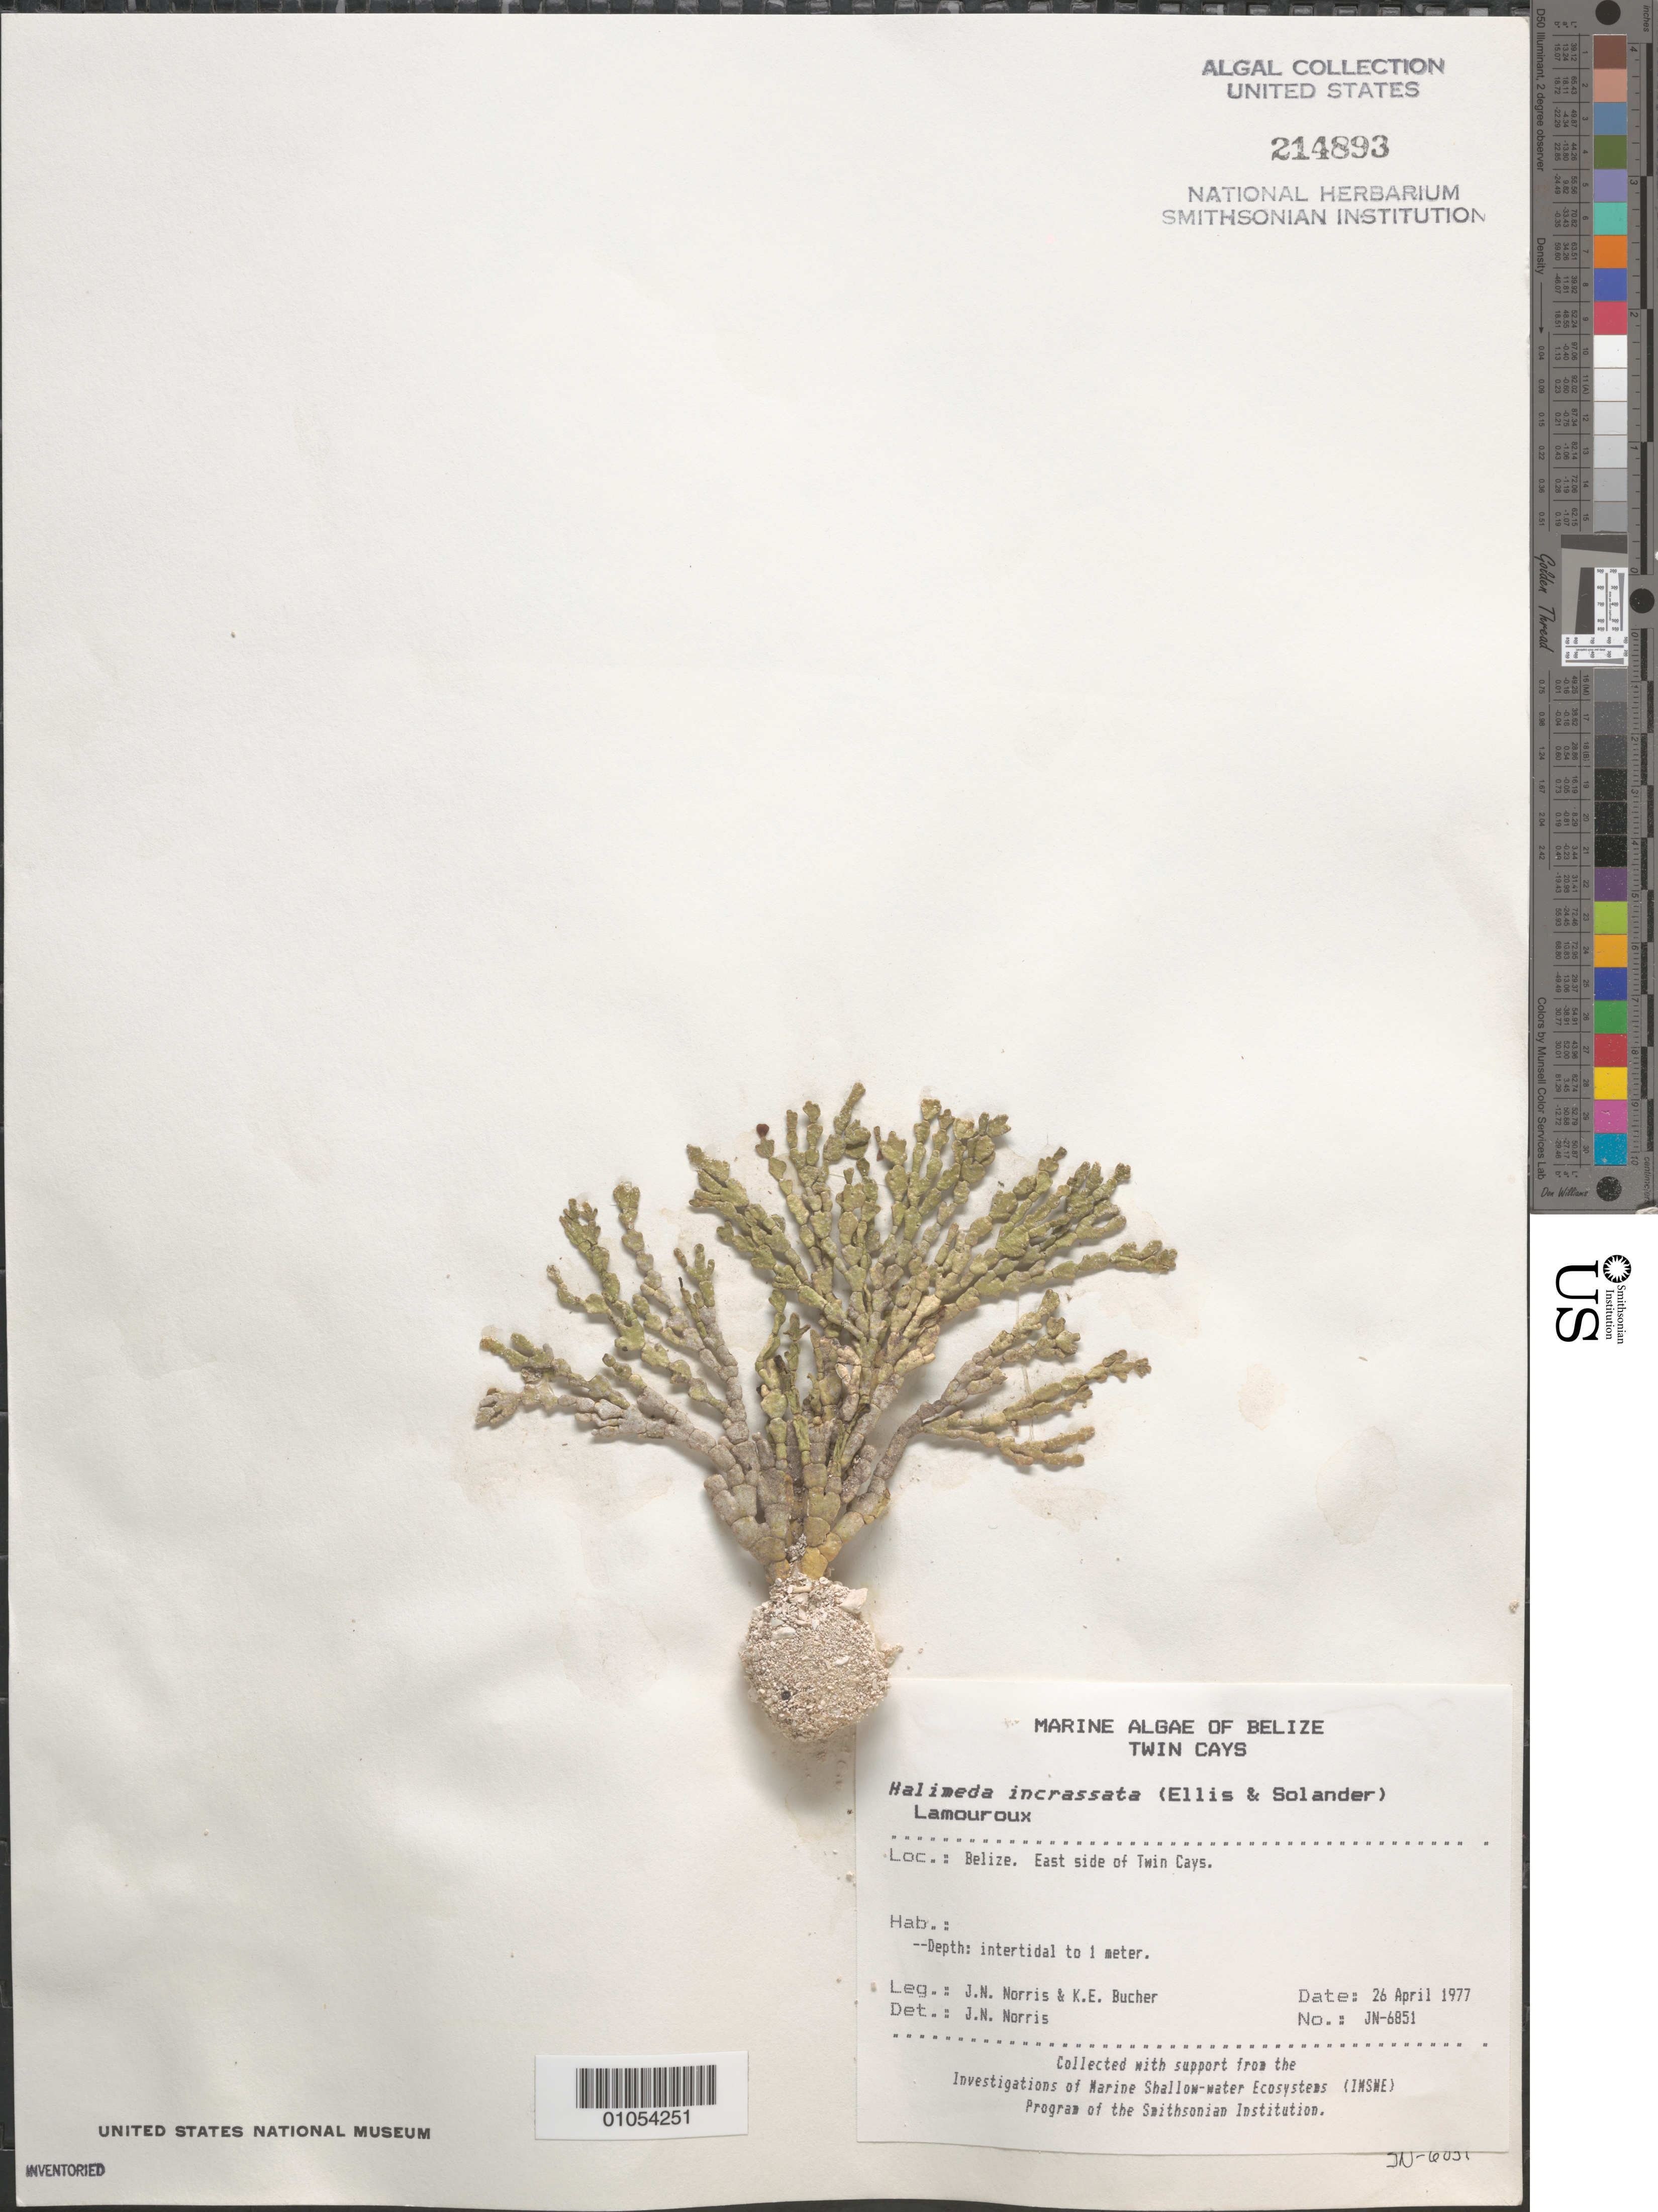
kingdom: Plantae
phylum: Chlorophyta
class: Ulvophyceae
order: Bryopsidales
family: Halimedaceae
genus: Halimeda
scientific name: Halimeda incrassata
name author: (J. Ellis) J.V.Lamouroux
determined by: Norris, James N.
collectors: J. N. Norris & K. E. Bucher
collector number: JN-6851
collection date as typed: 26 Apr 1977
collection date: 1977-04-26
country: Belize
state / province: Stann Creek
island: Twin Cays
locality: East side of Twin Cays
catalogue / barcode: US 214893